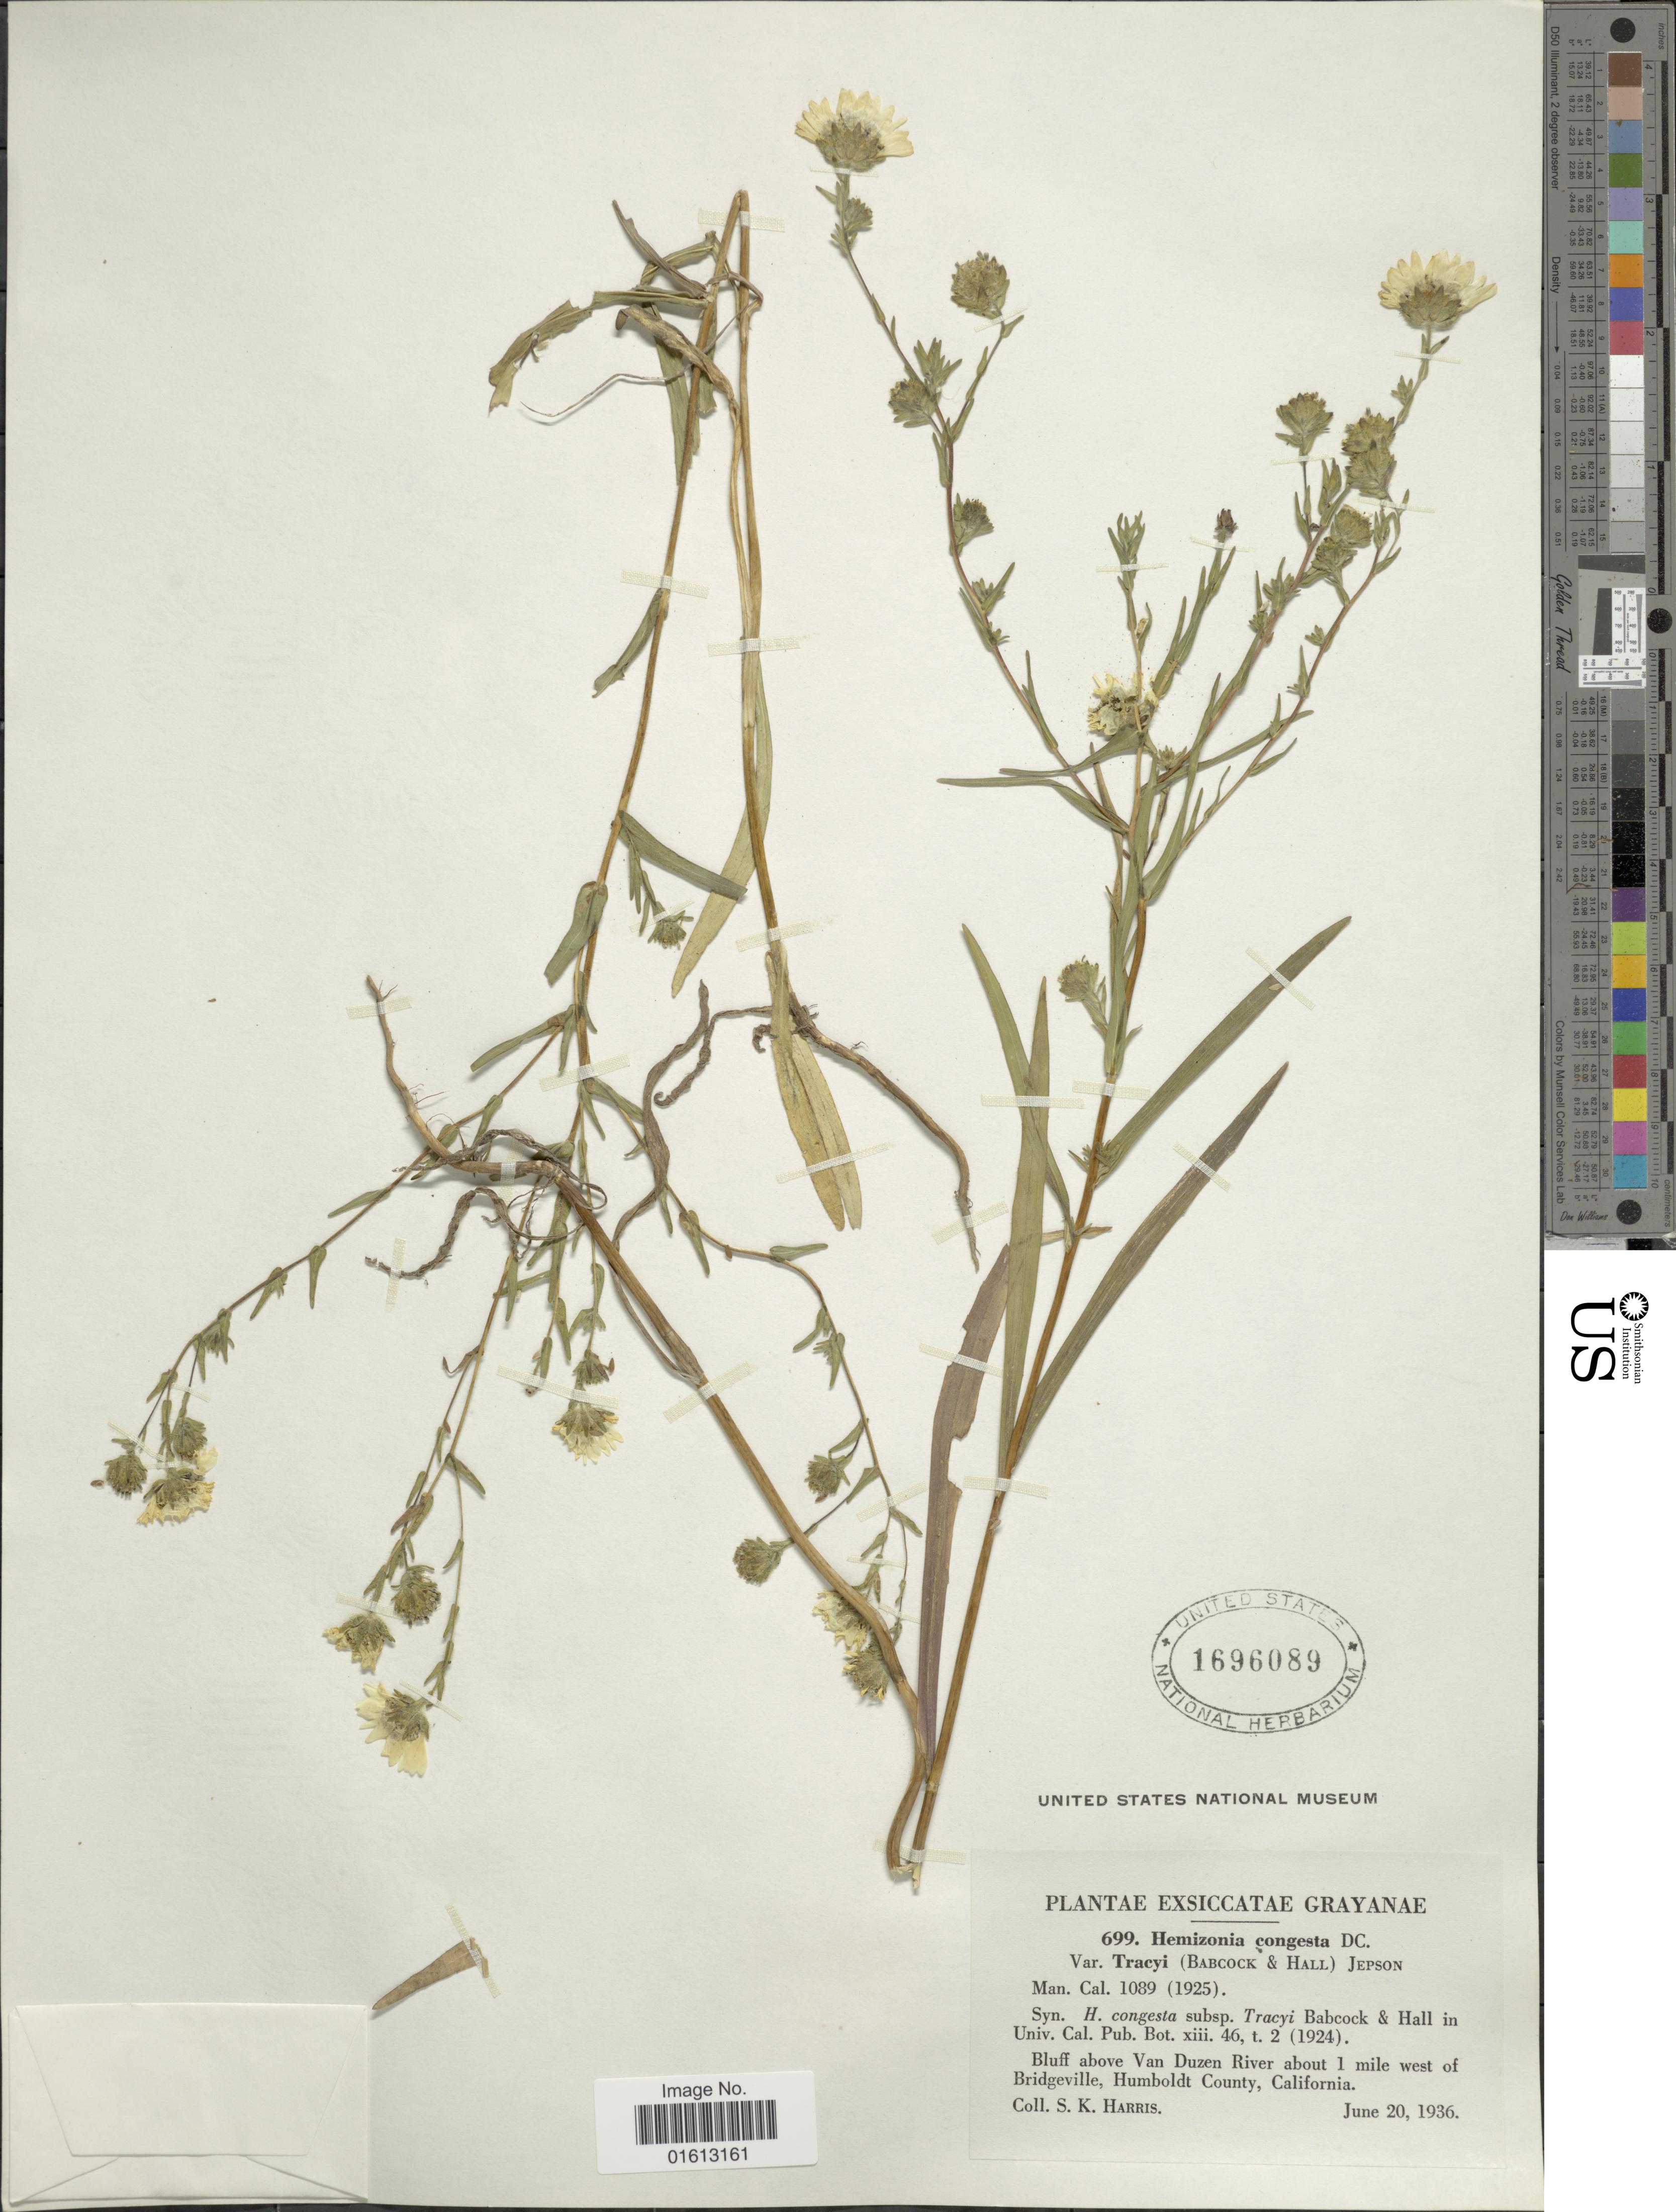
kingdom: Plantae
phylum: Tracheophyta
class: Magnoliopsida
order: Asterales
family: Asteraceae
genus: Hemizonia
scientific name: Hemizonia congesta subsp. tracyi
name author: Babc. & H.M. Hall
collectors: S. K. Harris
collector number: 699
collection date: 1936-06-20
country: United States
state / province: California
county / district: Humboldt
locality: Bluff above Van Duzen river about 1 mile west of Bridgeville, Humboldt County, California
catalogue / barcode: US 1696089